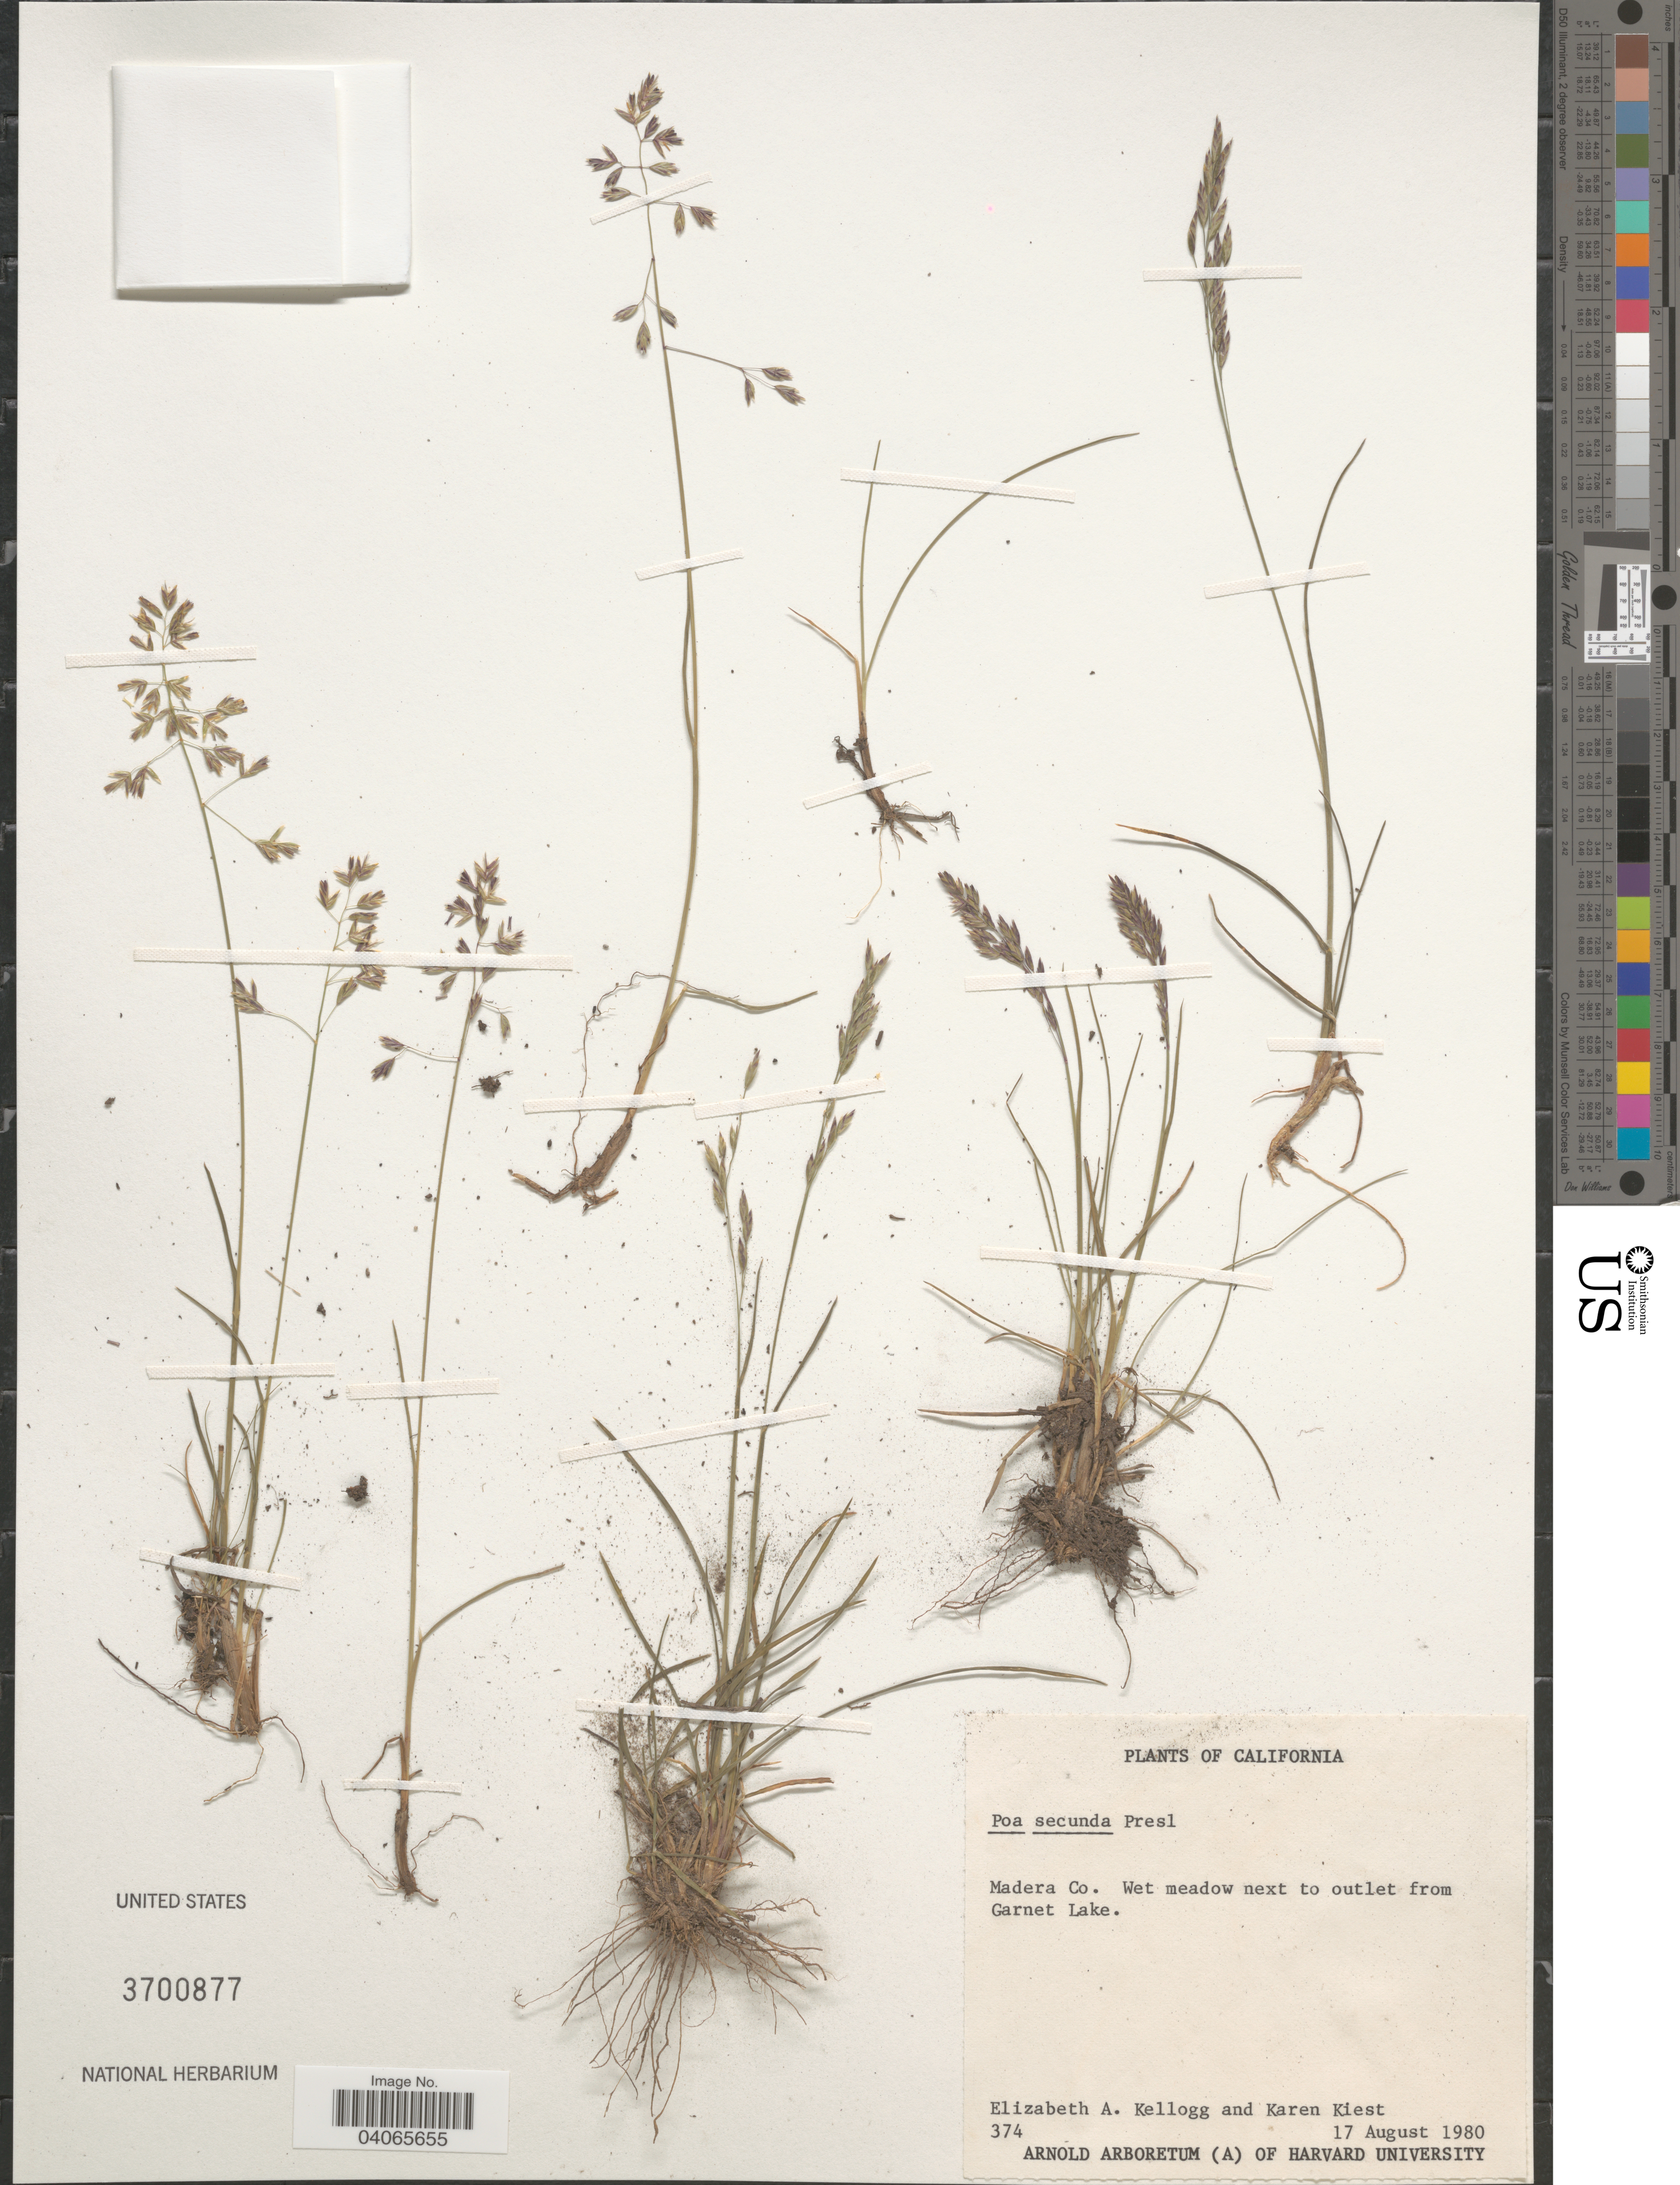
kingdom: Plantae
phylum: Tracheophyta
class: Liliopsida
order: Poales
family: Poaceae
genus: Poa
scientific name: Poa secunda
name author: J. Presl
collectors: E. A. Kellogg & K. Kiest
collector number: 374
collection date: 1980-08-17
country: United States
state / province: California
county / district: Madera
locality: Madera Co. Wet meadow next to outlet from Garnet Lake.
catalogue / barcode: US 3700877